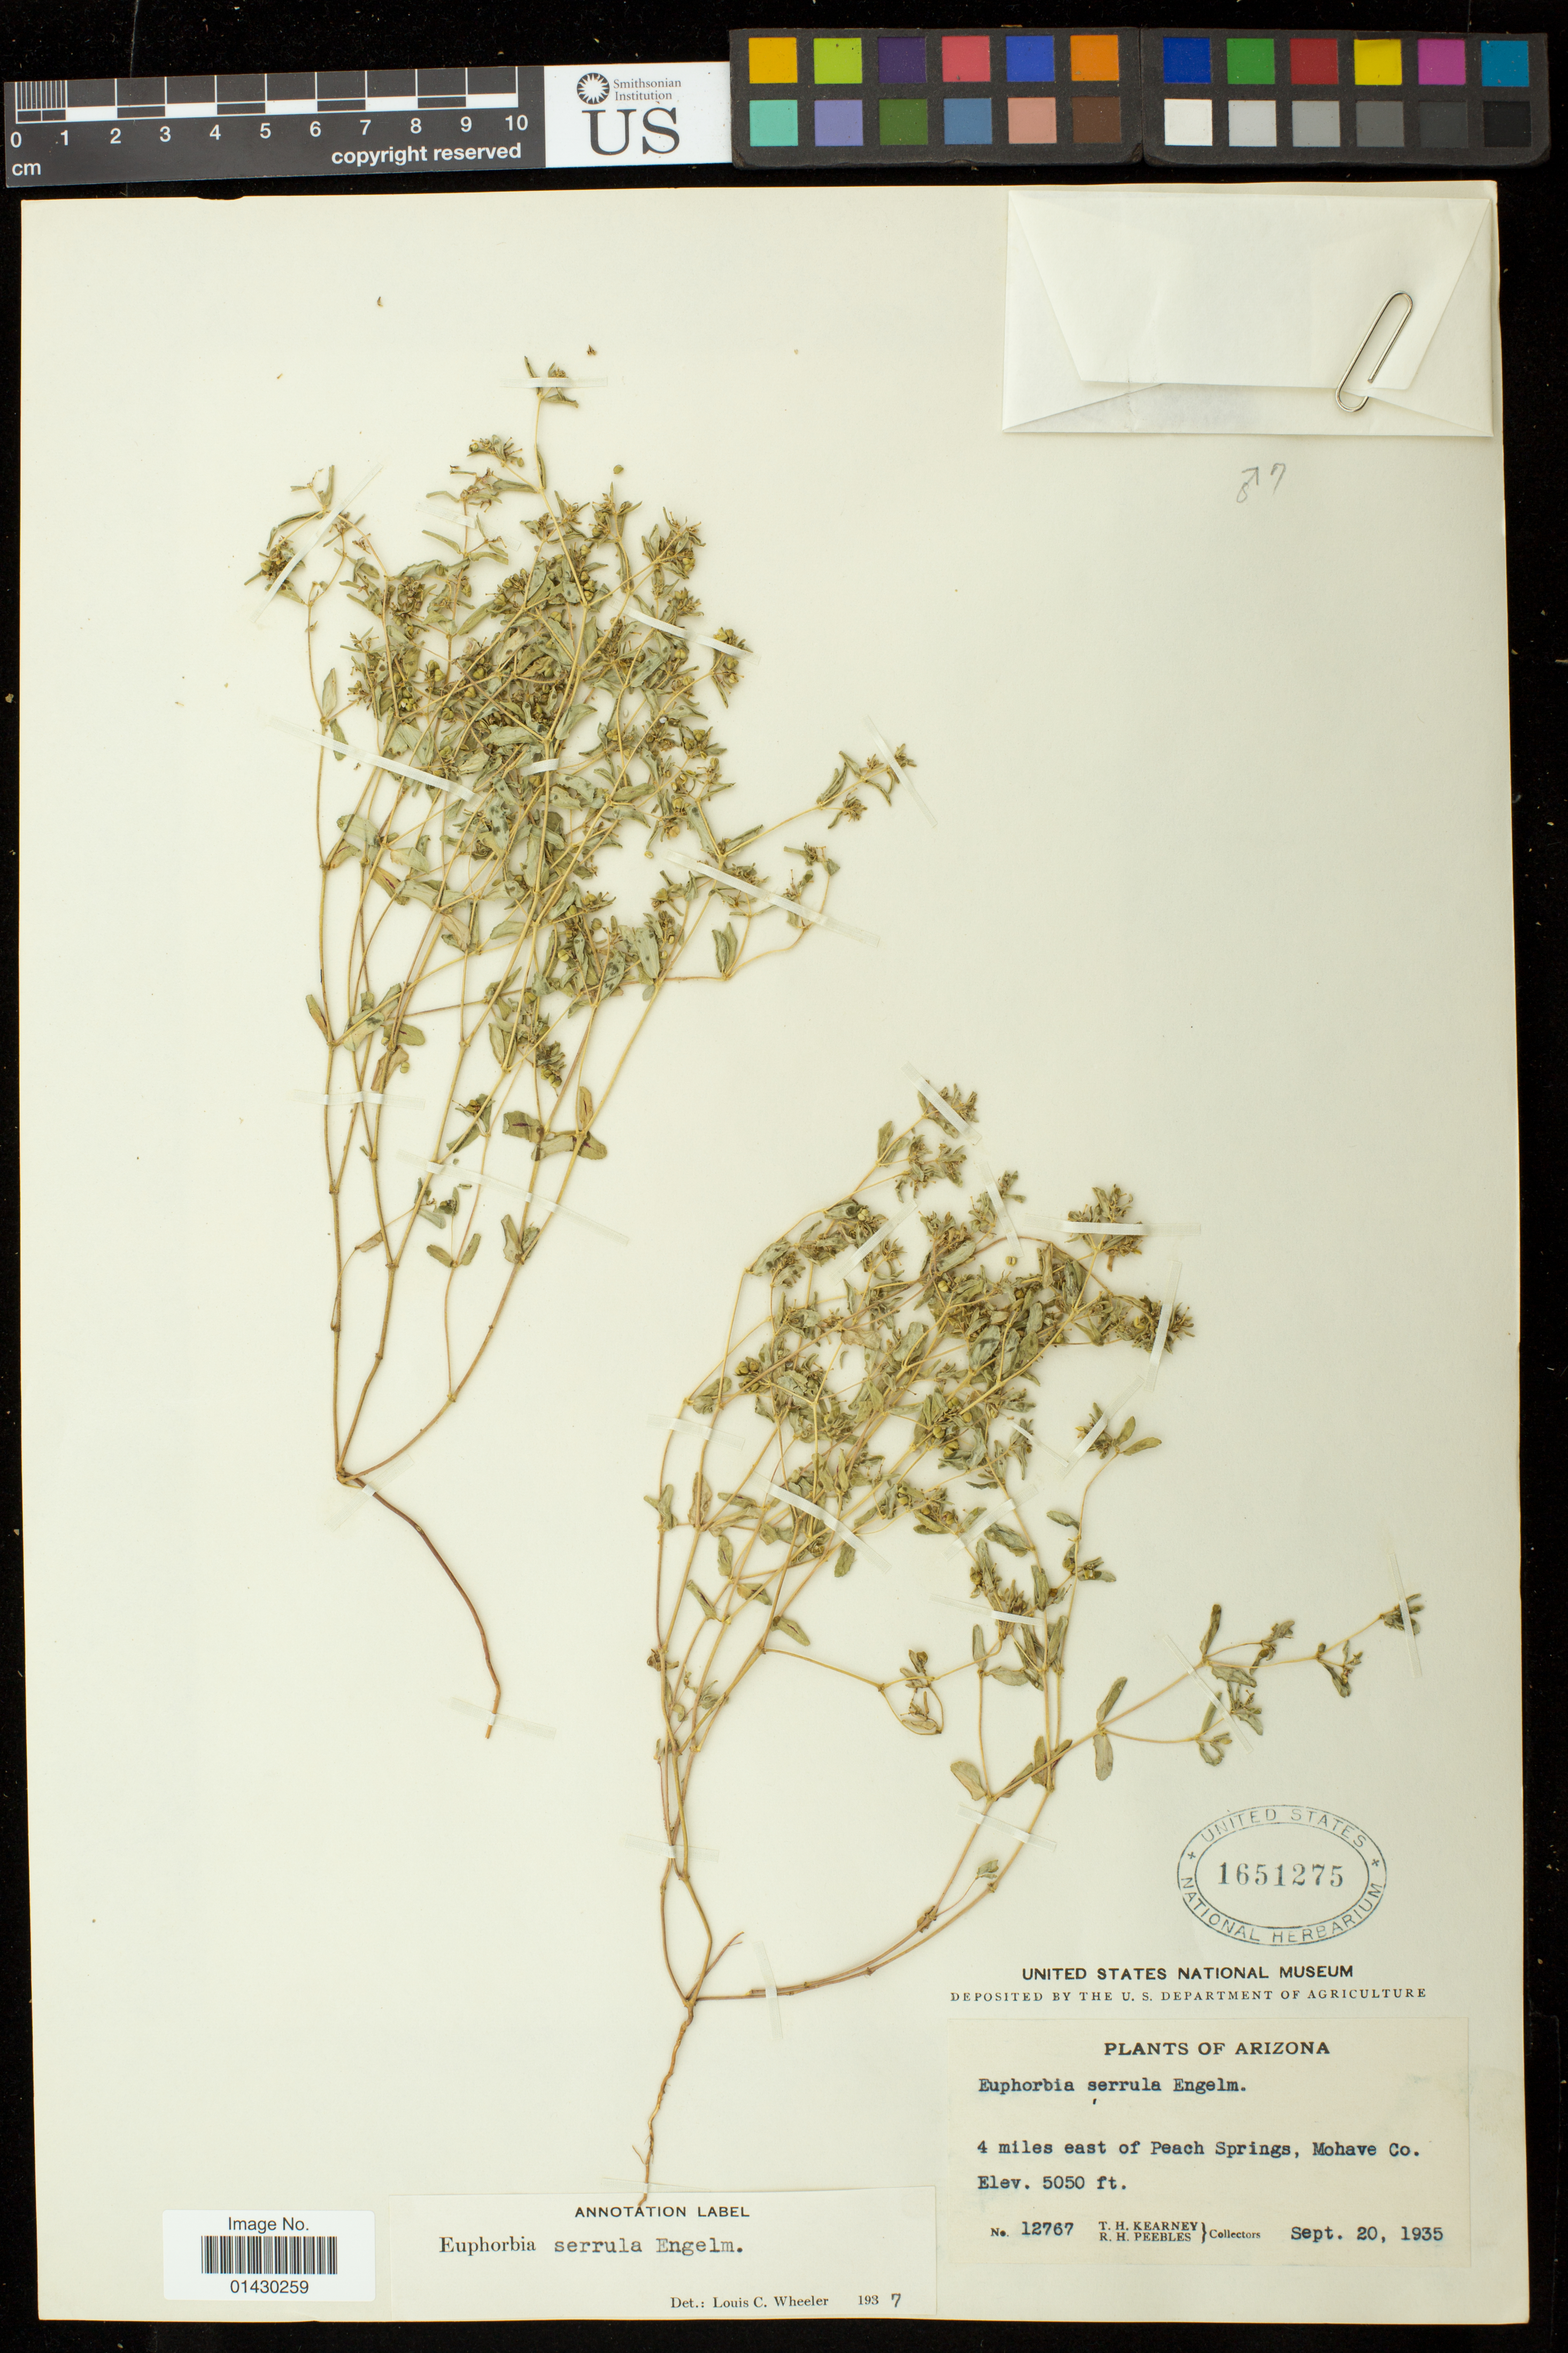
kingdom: Plantae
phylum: Tracheophyta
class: Magnoliopsida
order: Malpighiales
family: Euphorbiaceae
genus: Euphorbia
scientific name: Euphorbia serrula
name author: Engelm. in Emory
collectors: T. H. Kearney & R. H. Peebles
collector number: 12767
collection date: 1935-09-20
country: United States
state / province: Arizona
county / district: Mohave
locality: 4 miles east of Peach Springs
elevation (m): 1539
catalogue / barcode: US 1651275